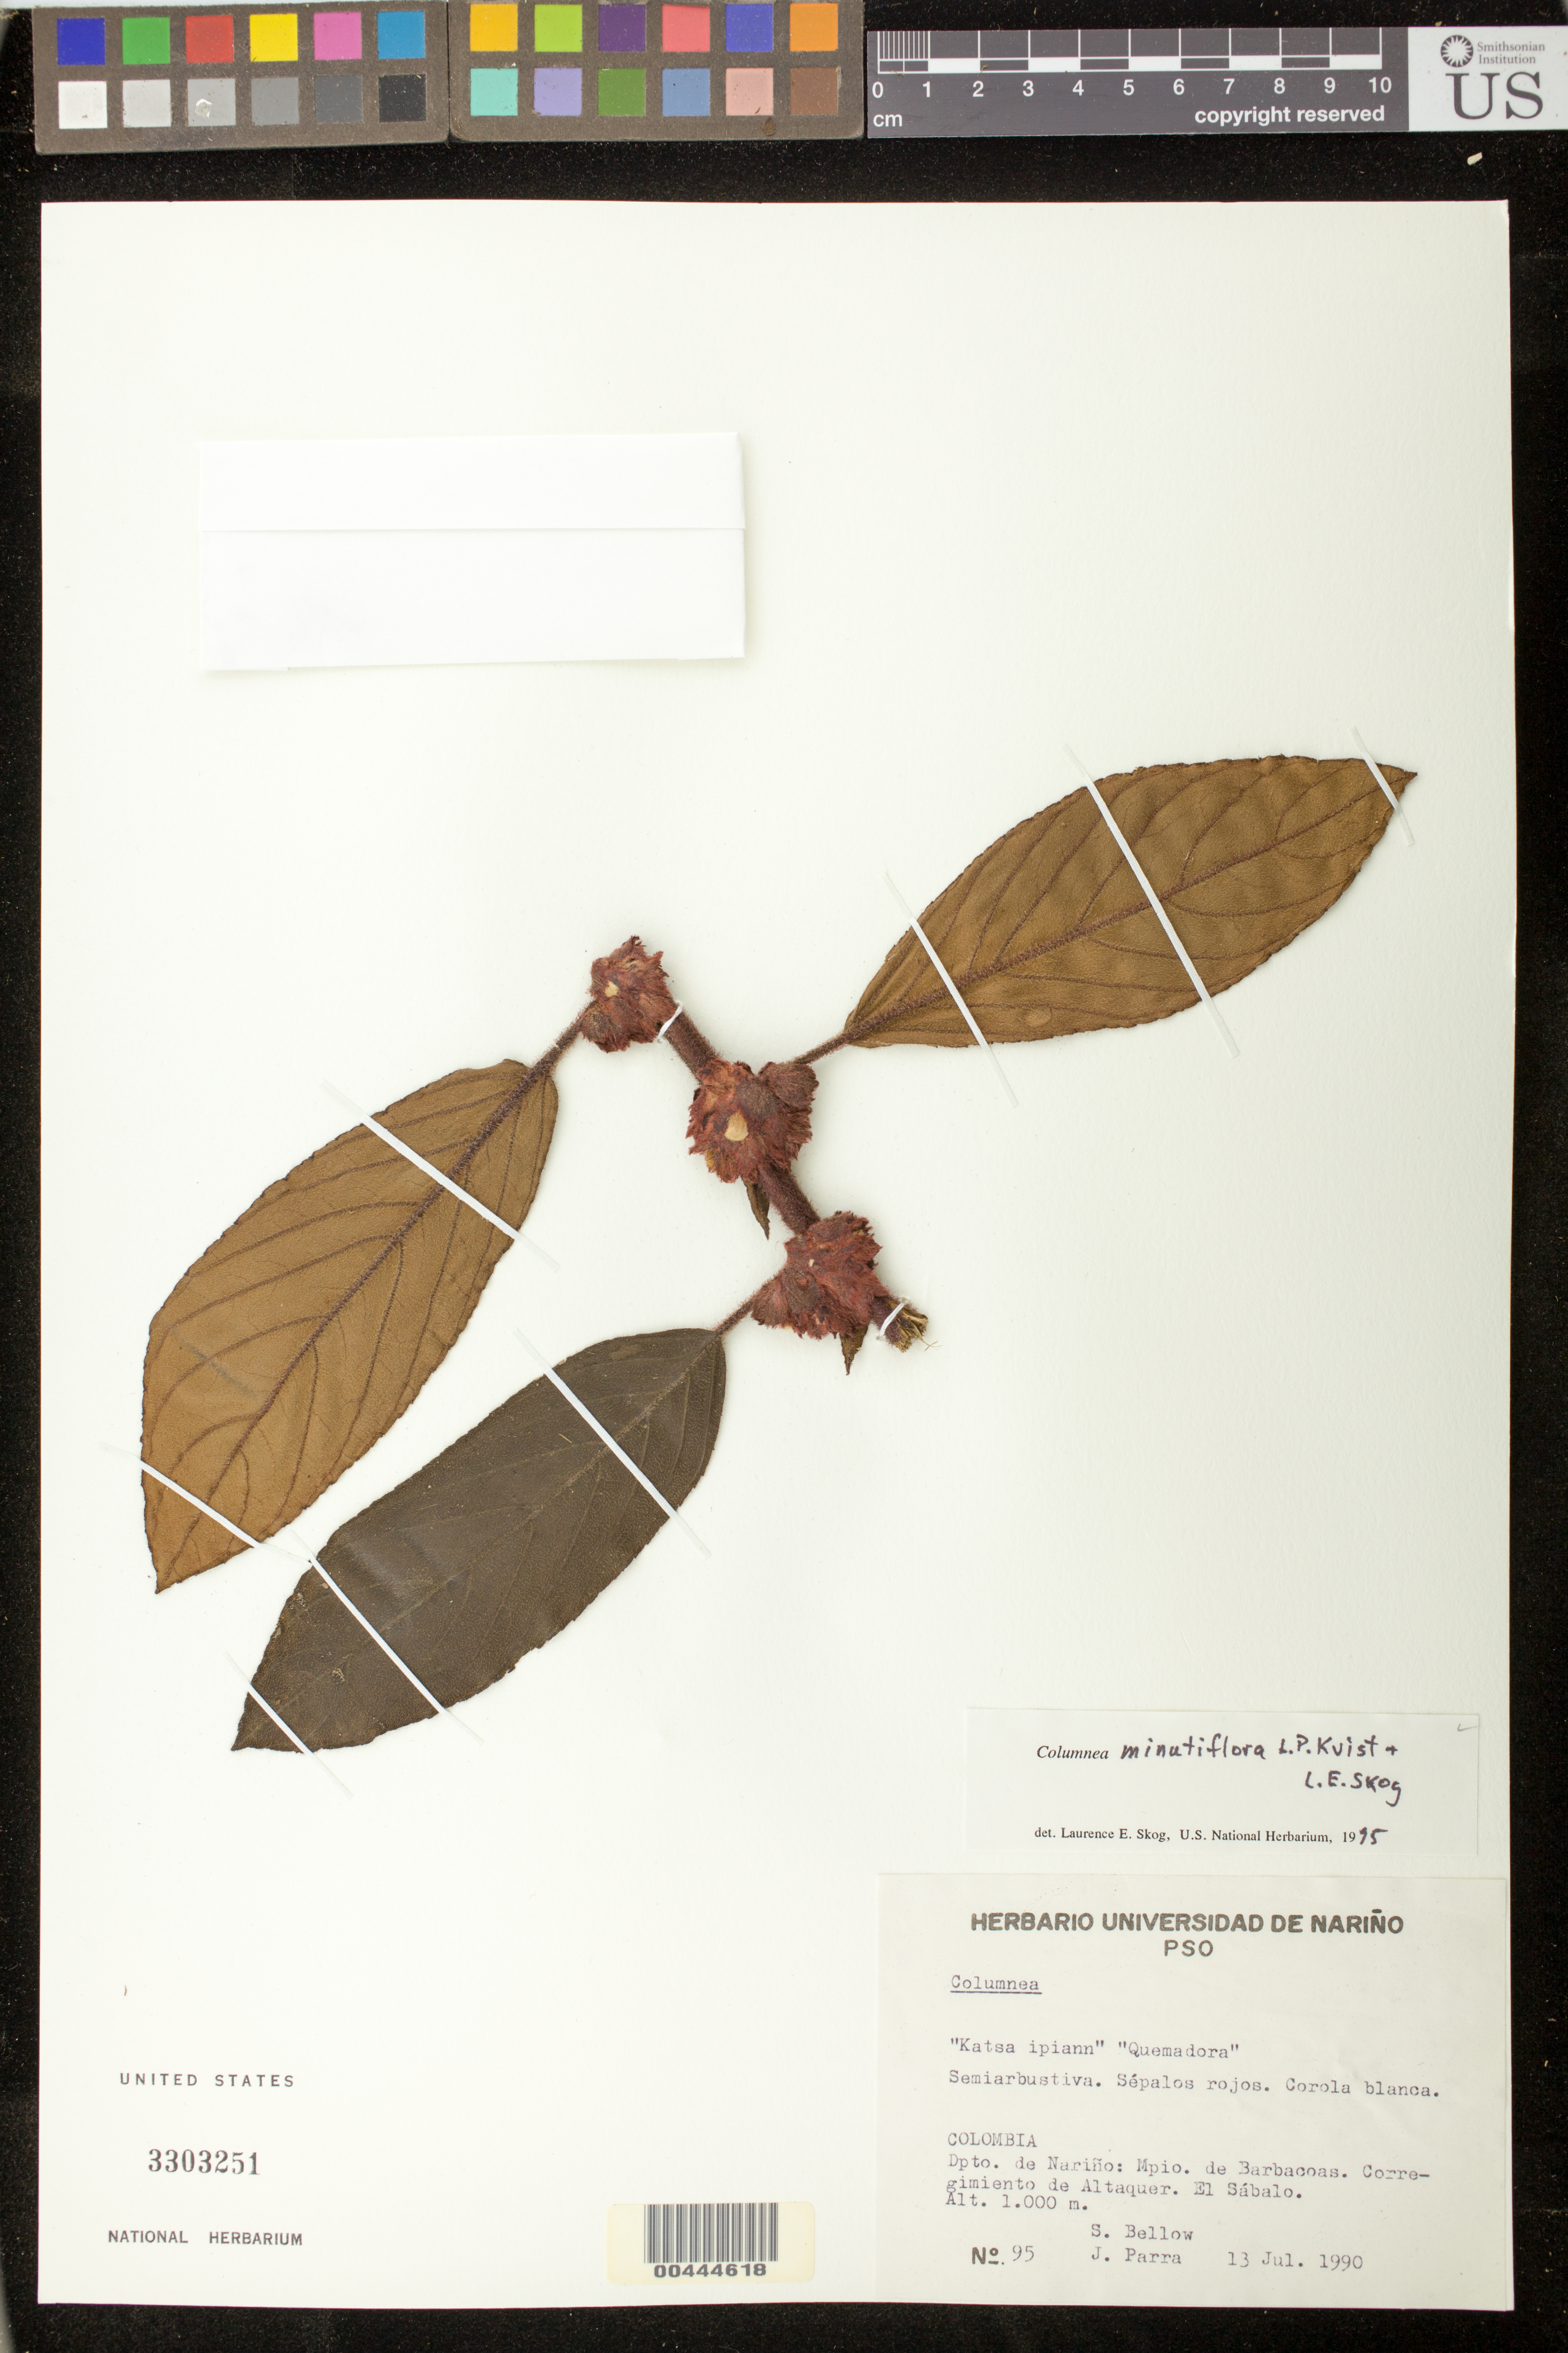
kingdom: Plantae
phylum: Tracheophyta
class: Magnoliopsida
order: Lamiales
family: Gesneriaceae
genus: Columnea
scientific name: Columnea minutiflora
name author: L.P. Kvist & L.E. Skog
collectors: S. Bellow & J. Parra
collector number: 95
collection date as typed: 13 Jul 1990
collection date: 1990-07-13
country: Colombia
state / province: Nariño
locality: Barbacoas, corregimiento de altaquer, el sabalo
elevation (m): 1000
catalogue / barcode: US 3303251